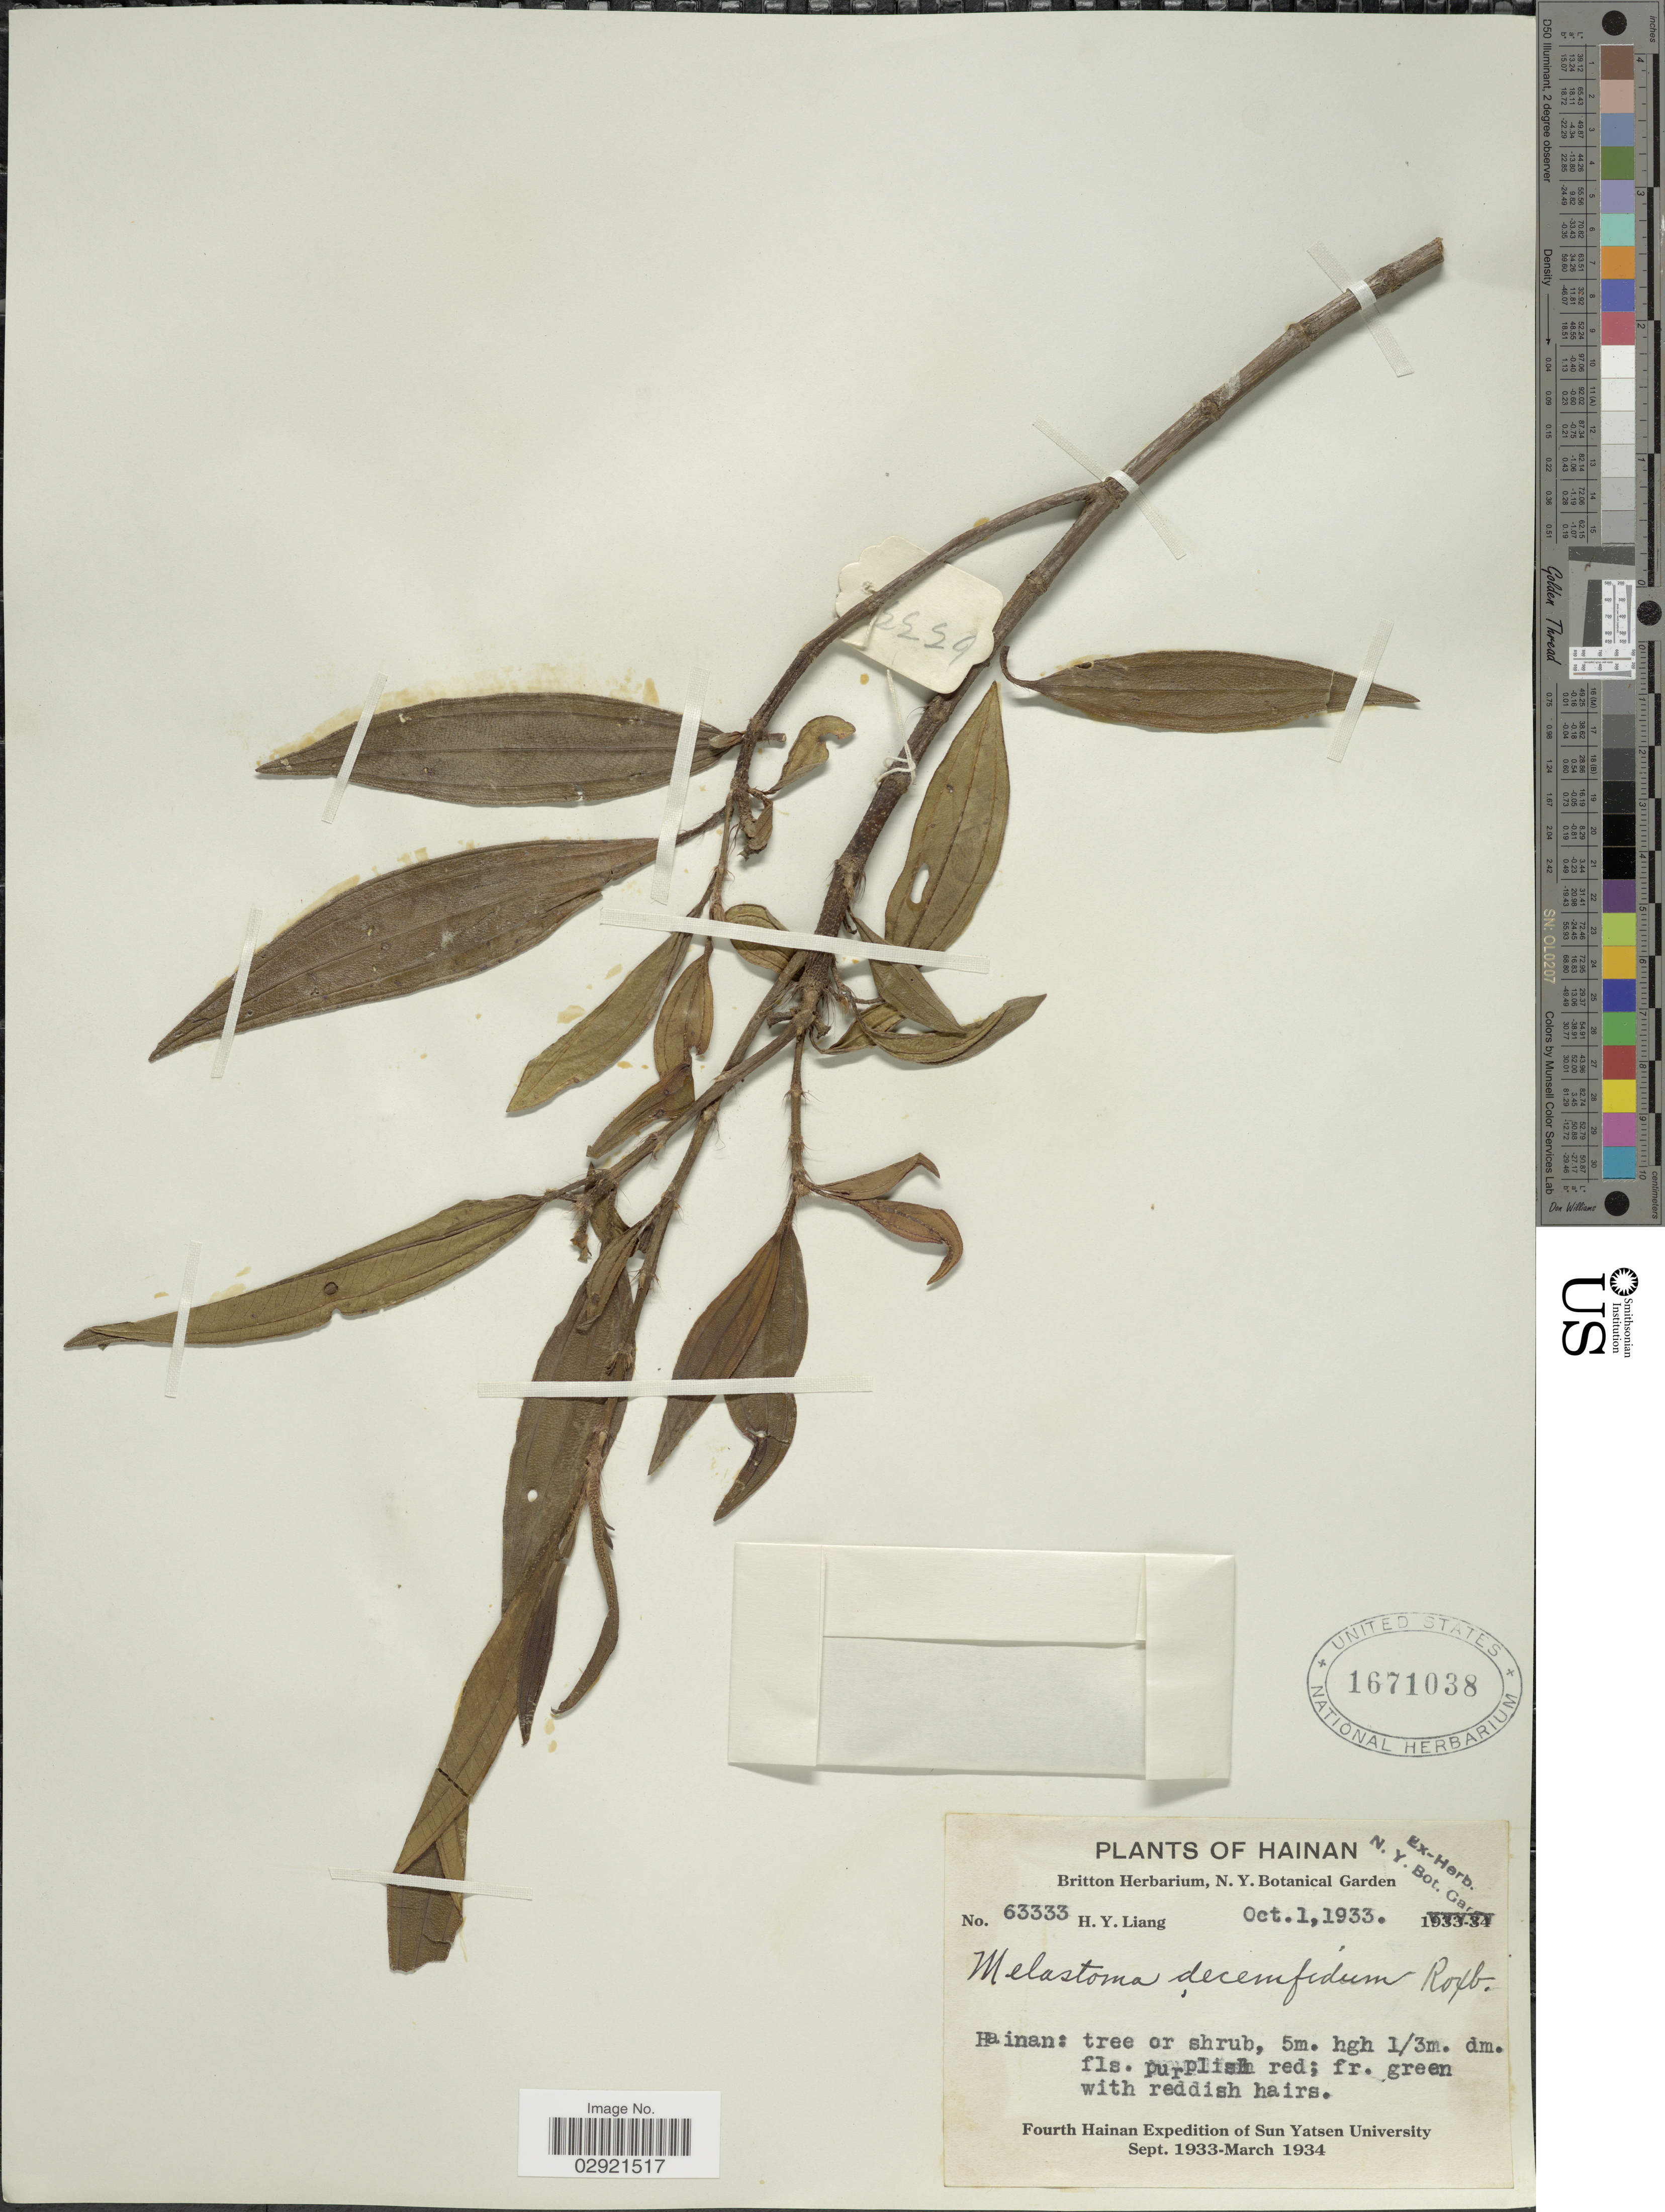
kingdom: Plantae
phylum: Tracheophyta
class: Magnoliopsida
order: Myrtales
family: Melastomataceae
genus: Melastoma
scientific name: Melastoma sanguineum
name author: Sims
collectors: H. Y. Liang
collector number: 63333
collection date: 1933-10-01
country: China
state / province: Hainan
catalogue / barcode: US 1671038